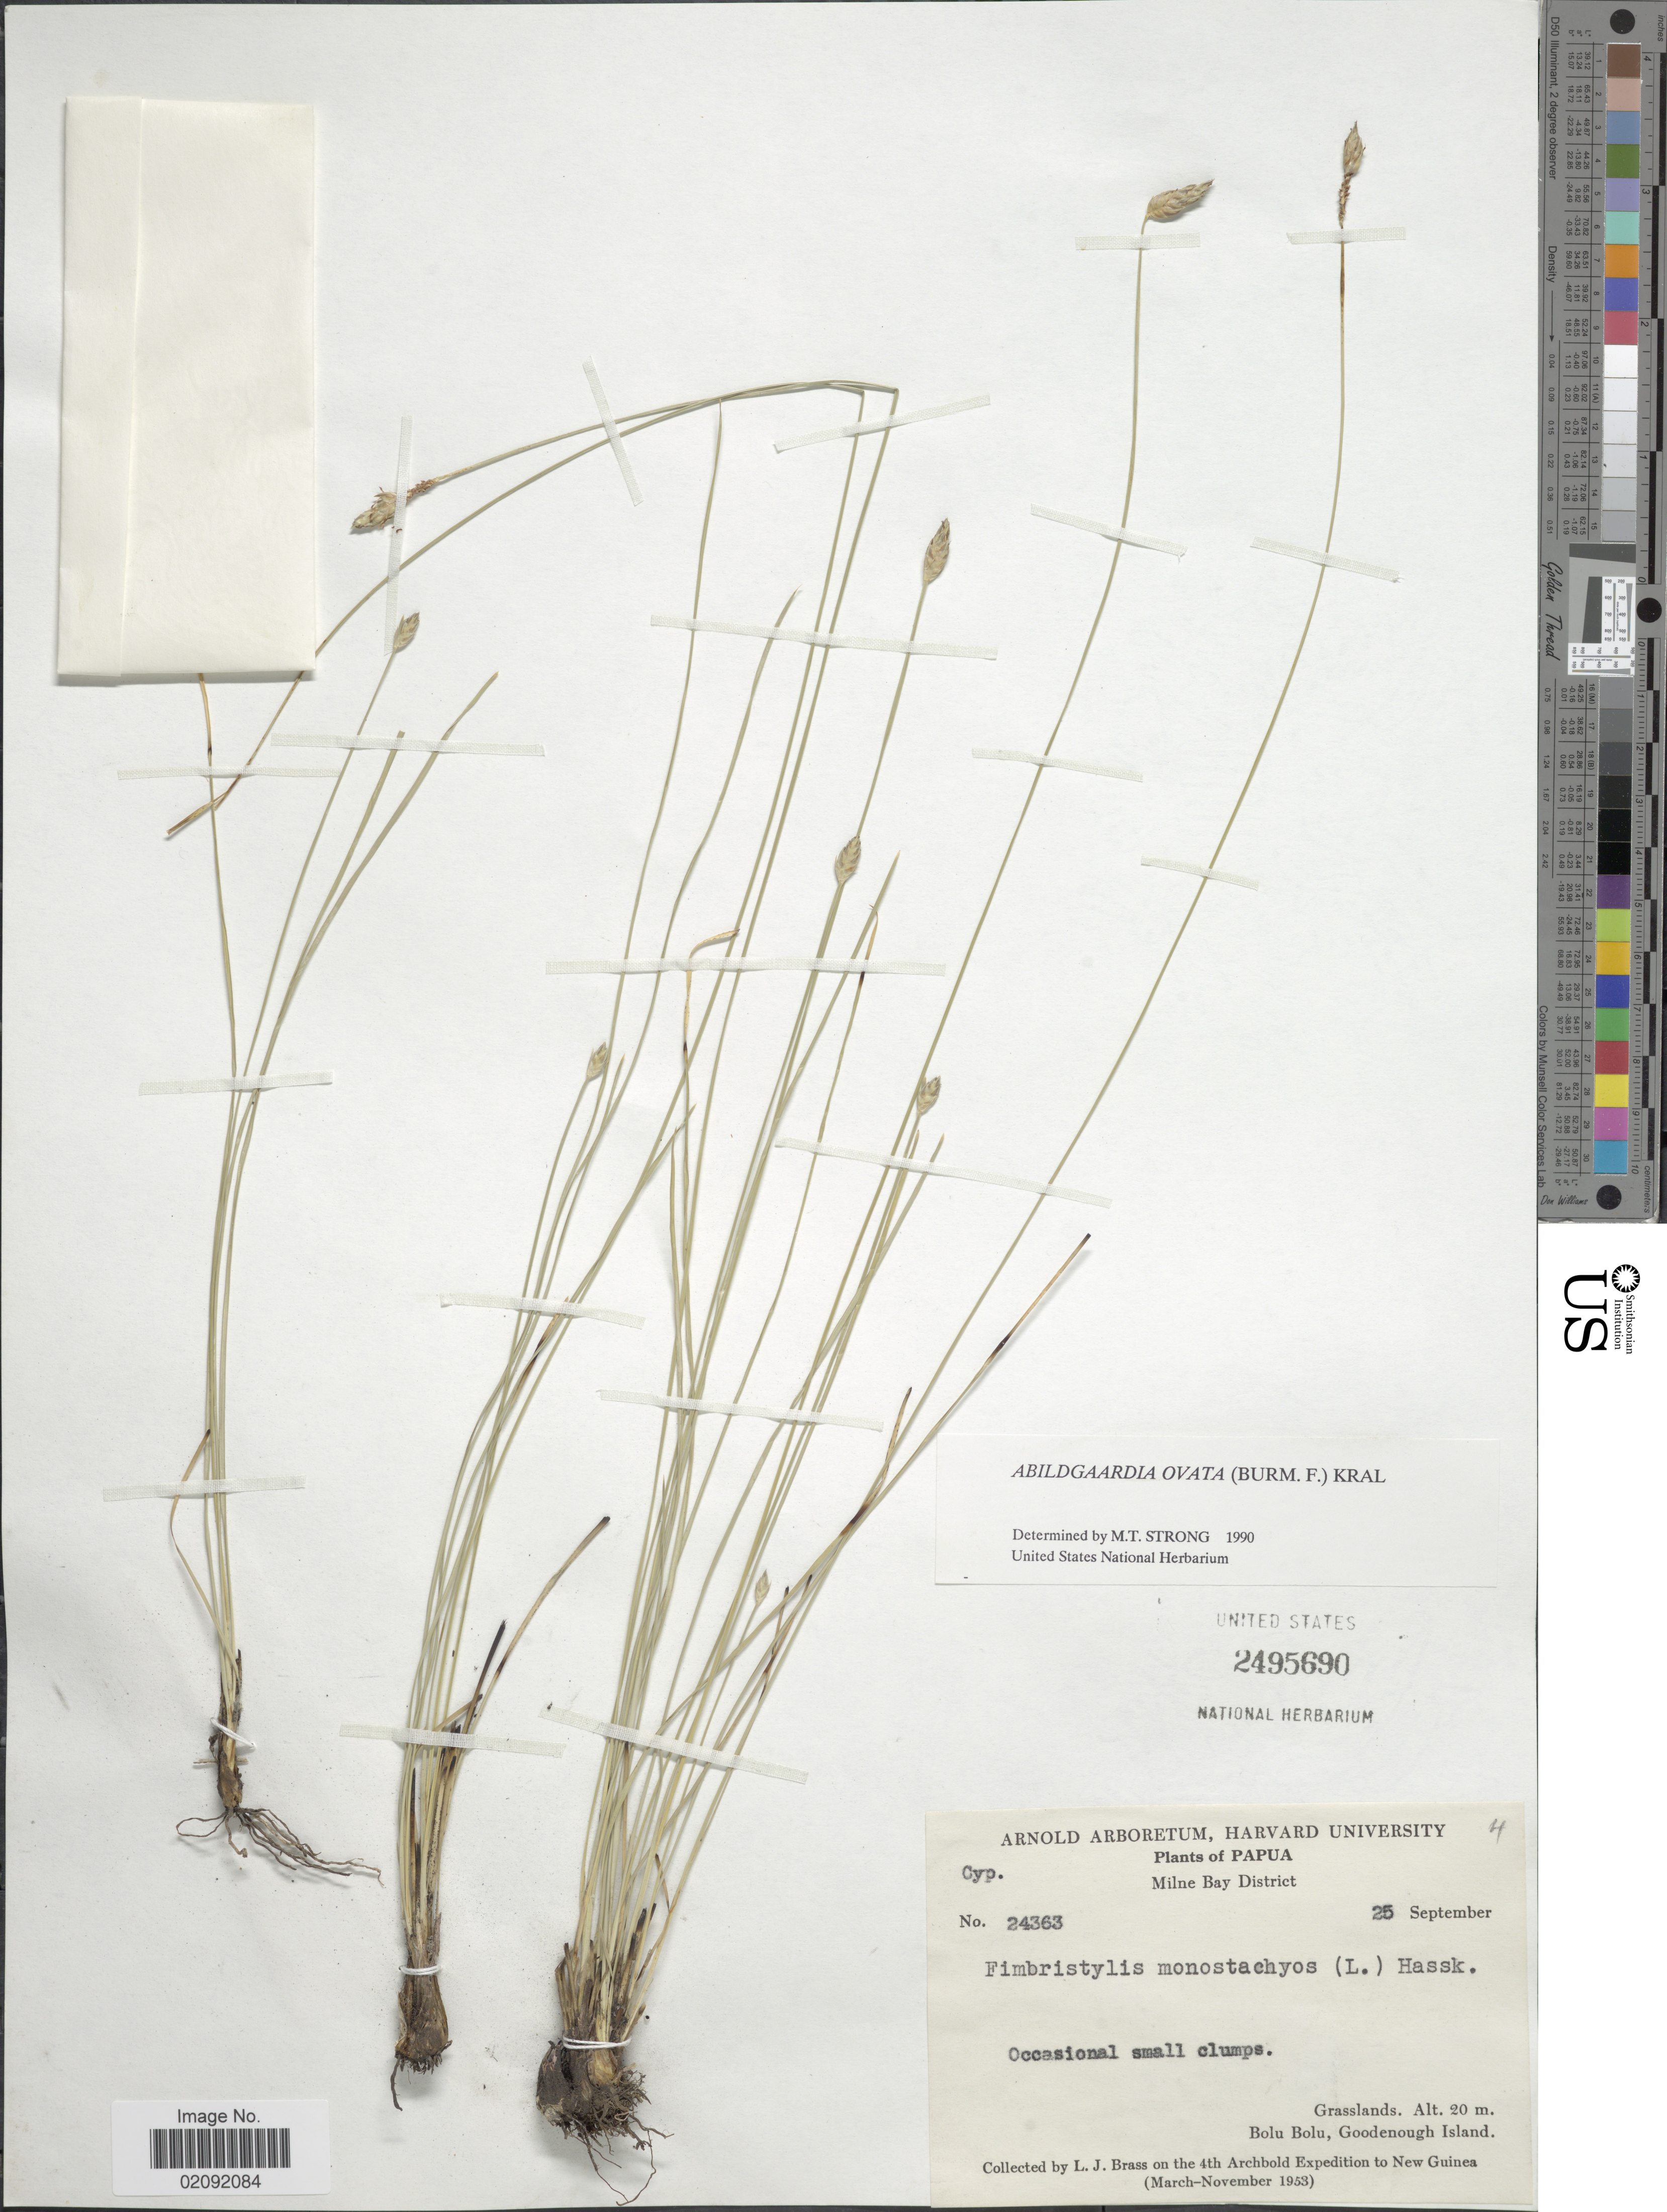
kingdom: Plantae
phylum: Tracheophyta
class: Liliopsida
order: Poales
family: Cyperaceae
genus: Abildgaardia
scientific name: Abildgaardia ovata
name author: (Burm. f.) Kral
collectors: L. J. Brass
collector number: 24363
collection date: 1953-09-25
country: Papua New Guinea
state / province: Milne Bay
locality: Grasslands, Bolu Bolu, Goodenough Island.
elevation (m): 20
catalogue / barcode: US 2495690